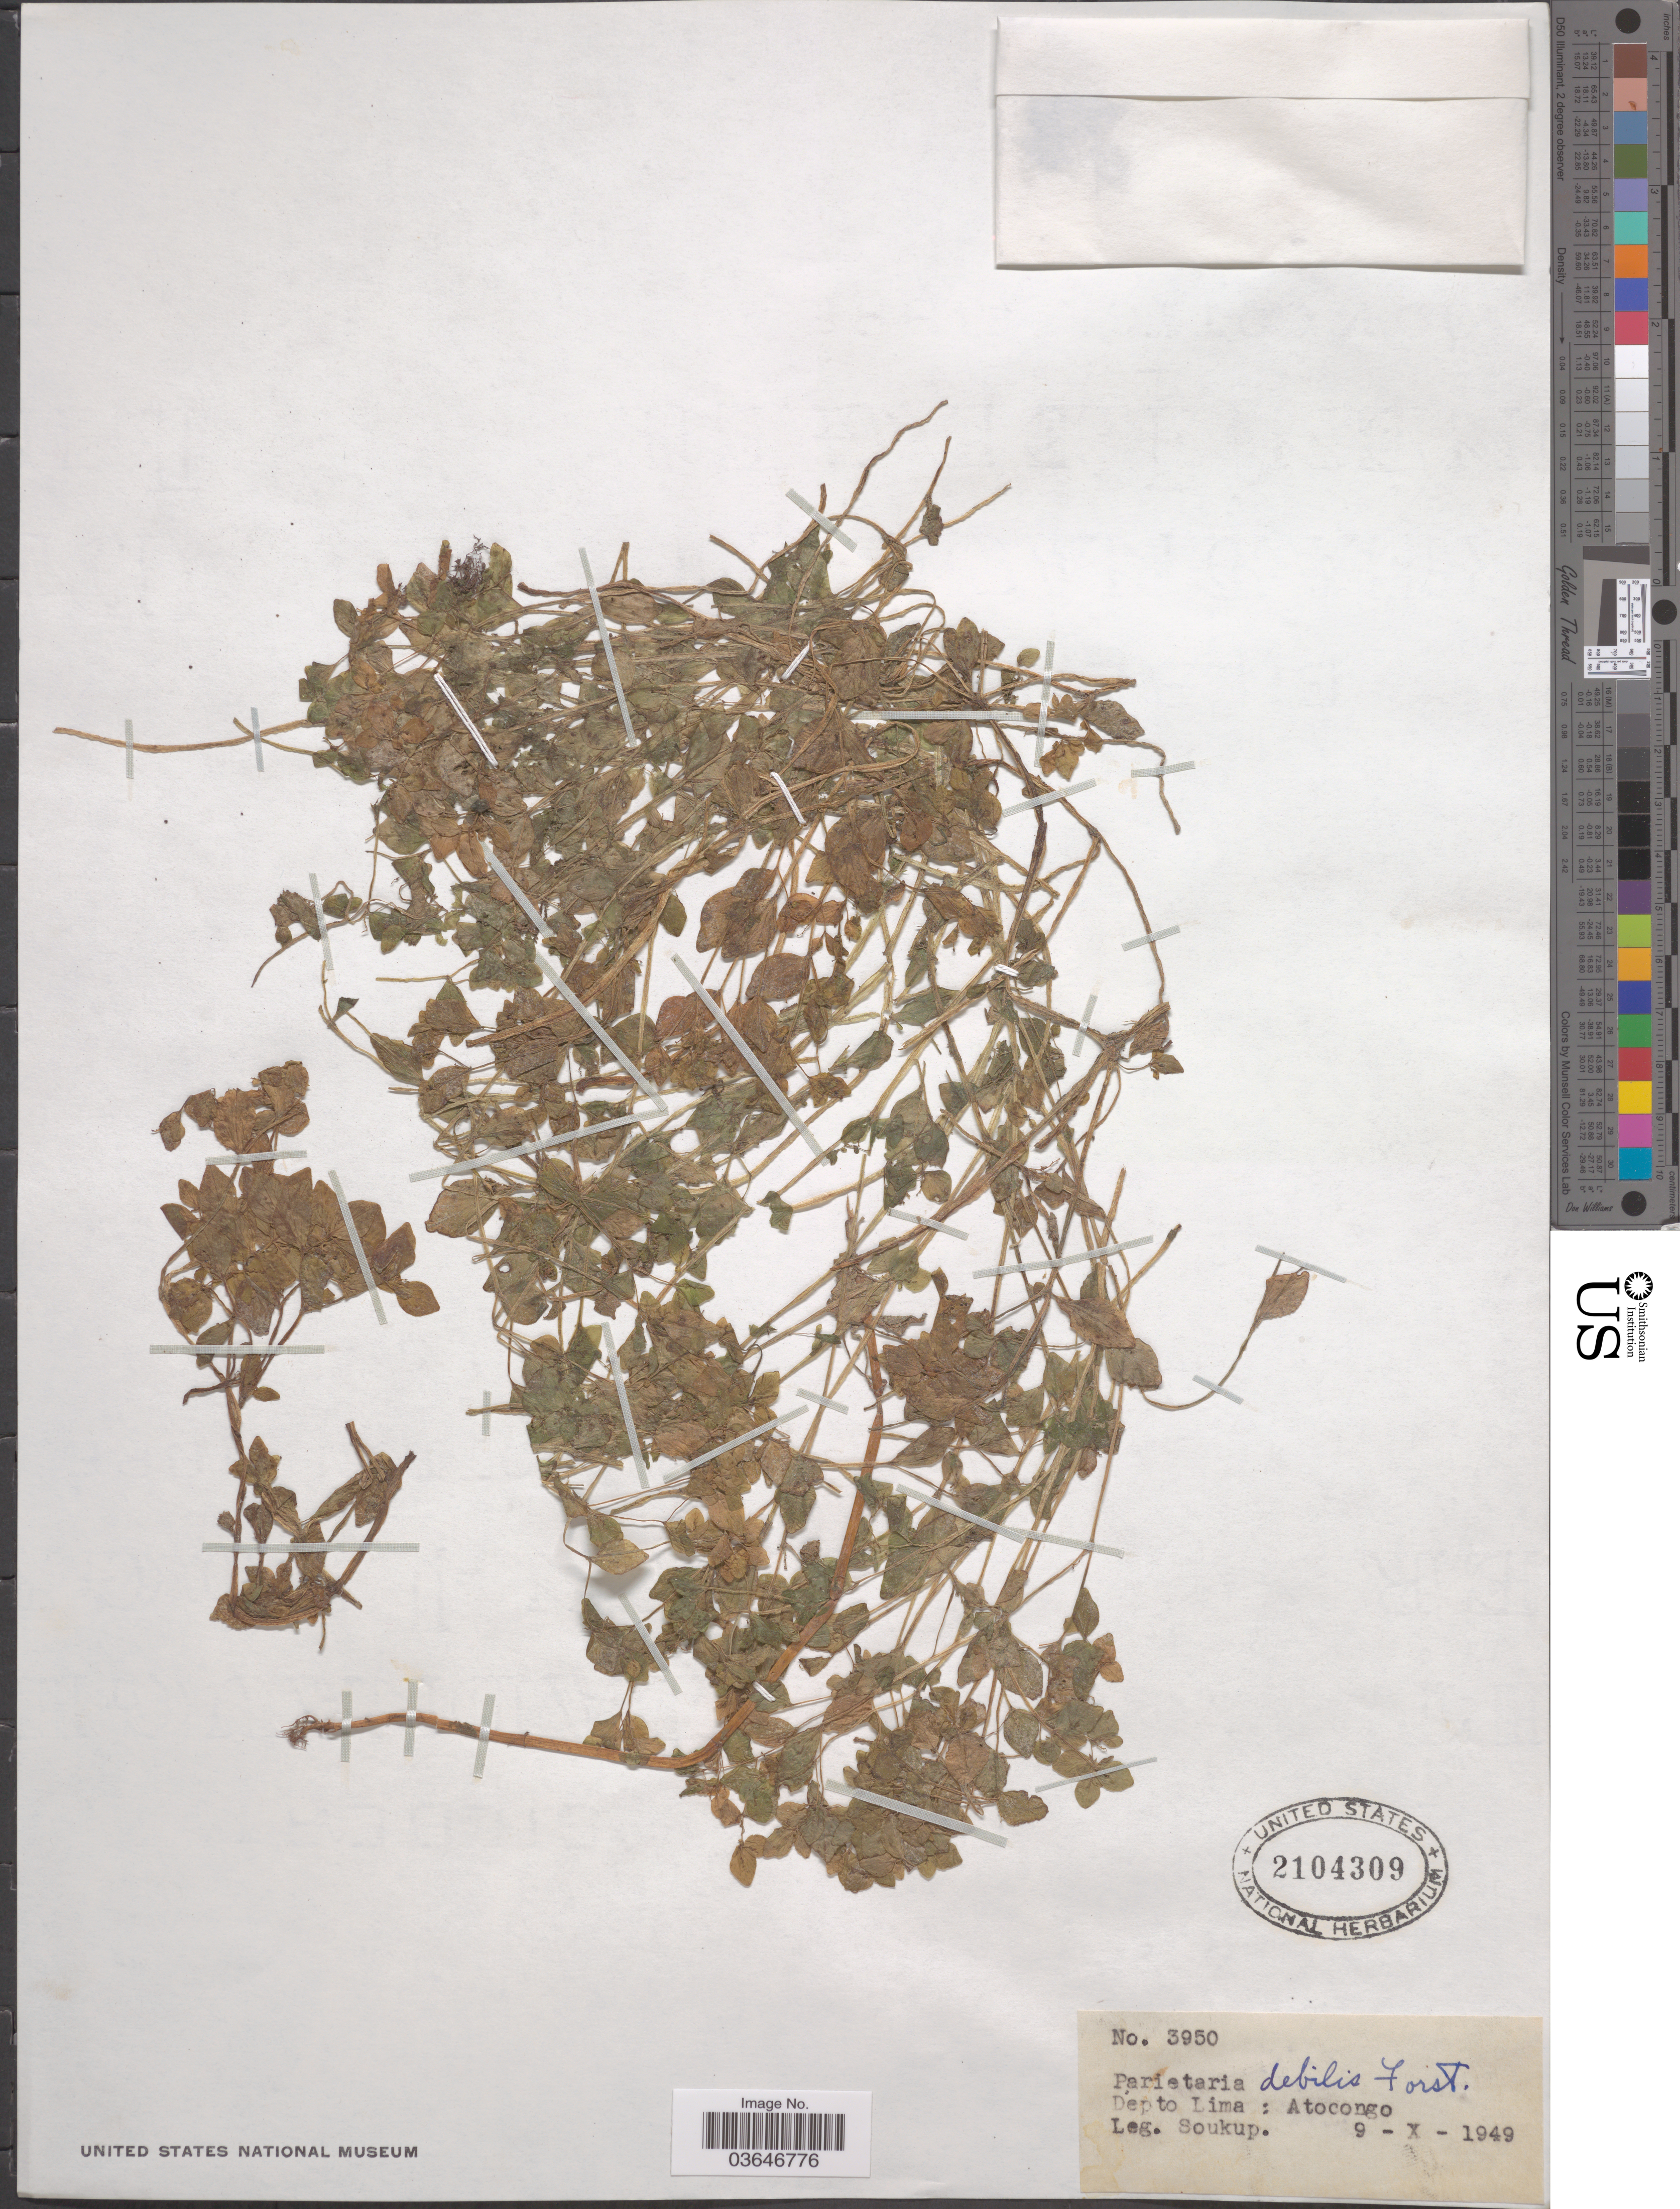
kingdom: Plantae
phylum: Tracheophyta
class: Magnoliopsida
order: Rosales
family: Urticaceae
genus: Parietaria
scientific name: Parietaria debilis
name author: G. Forst.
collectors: -- Soukup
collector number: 3950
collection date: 1949-10-09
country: Peru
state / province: Lima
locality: Depto Lima: Atocongo.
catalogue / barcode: US 2104309